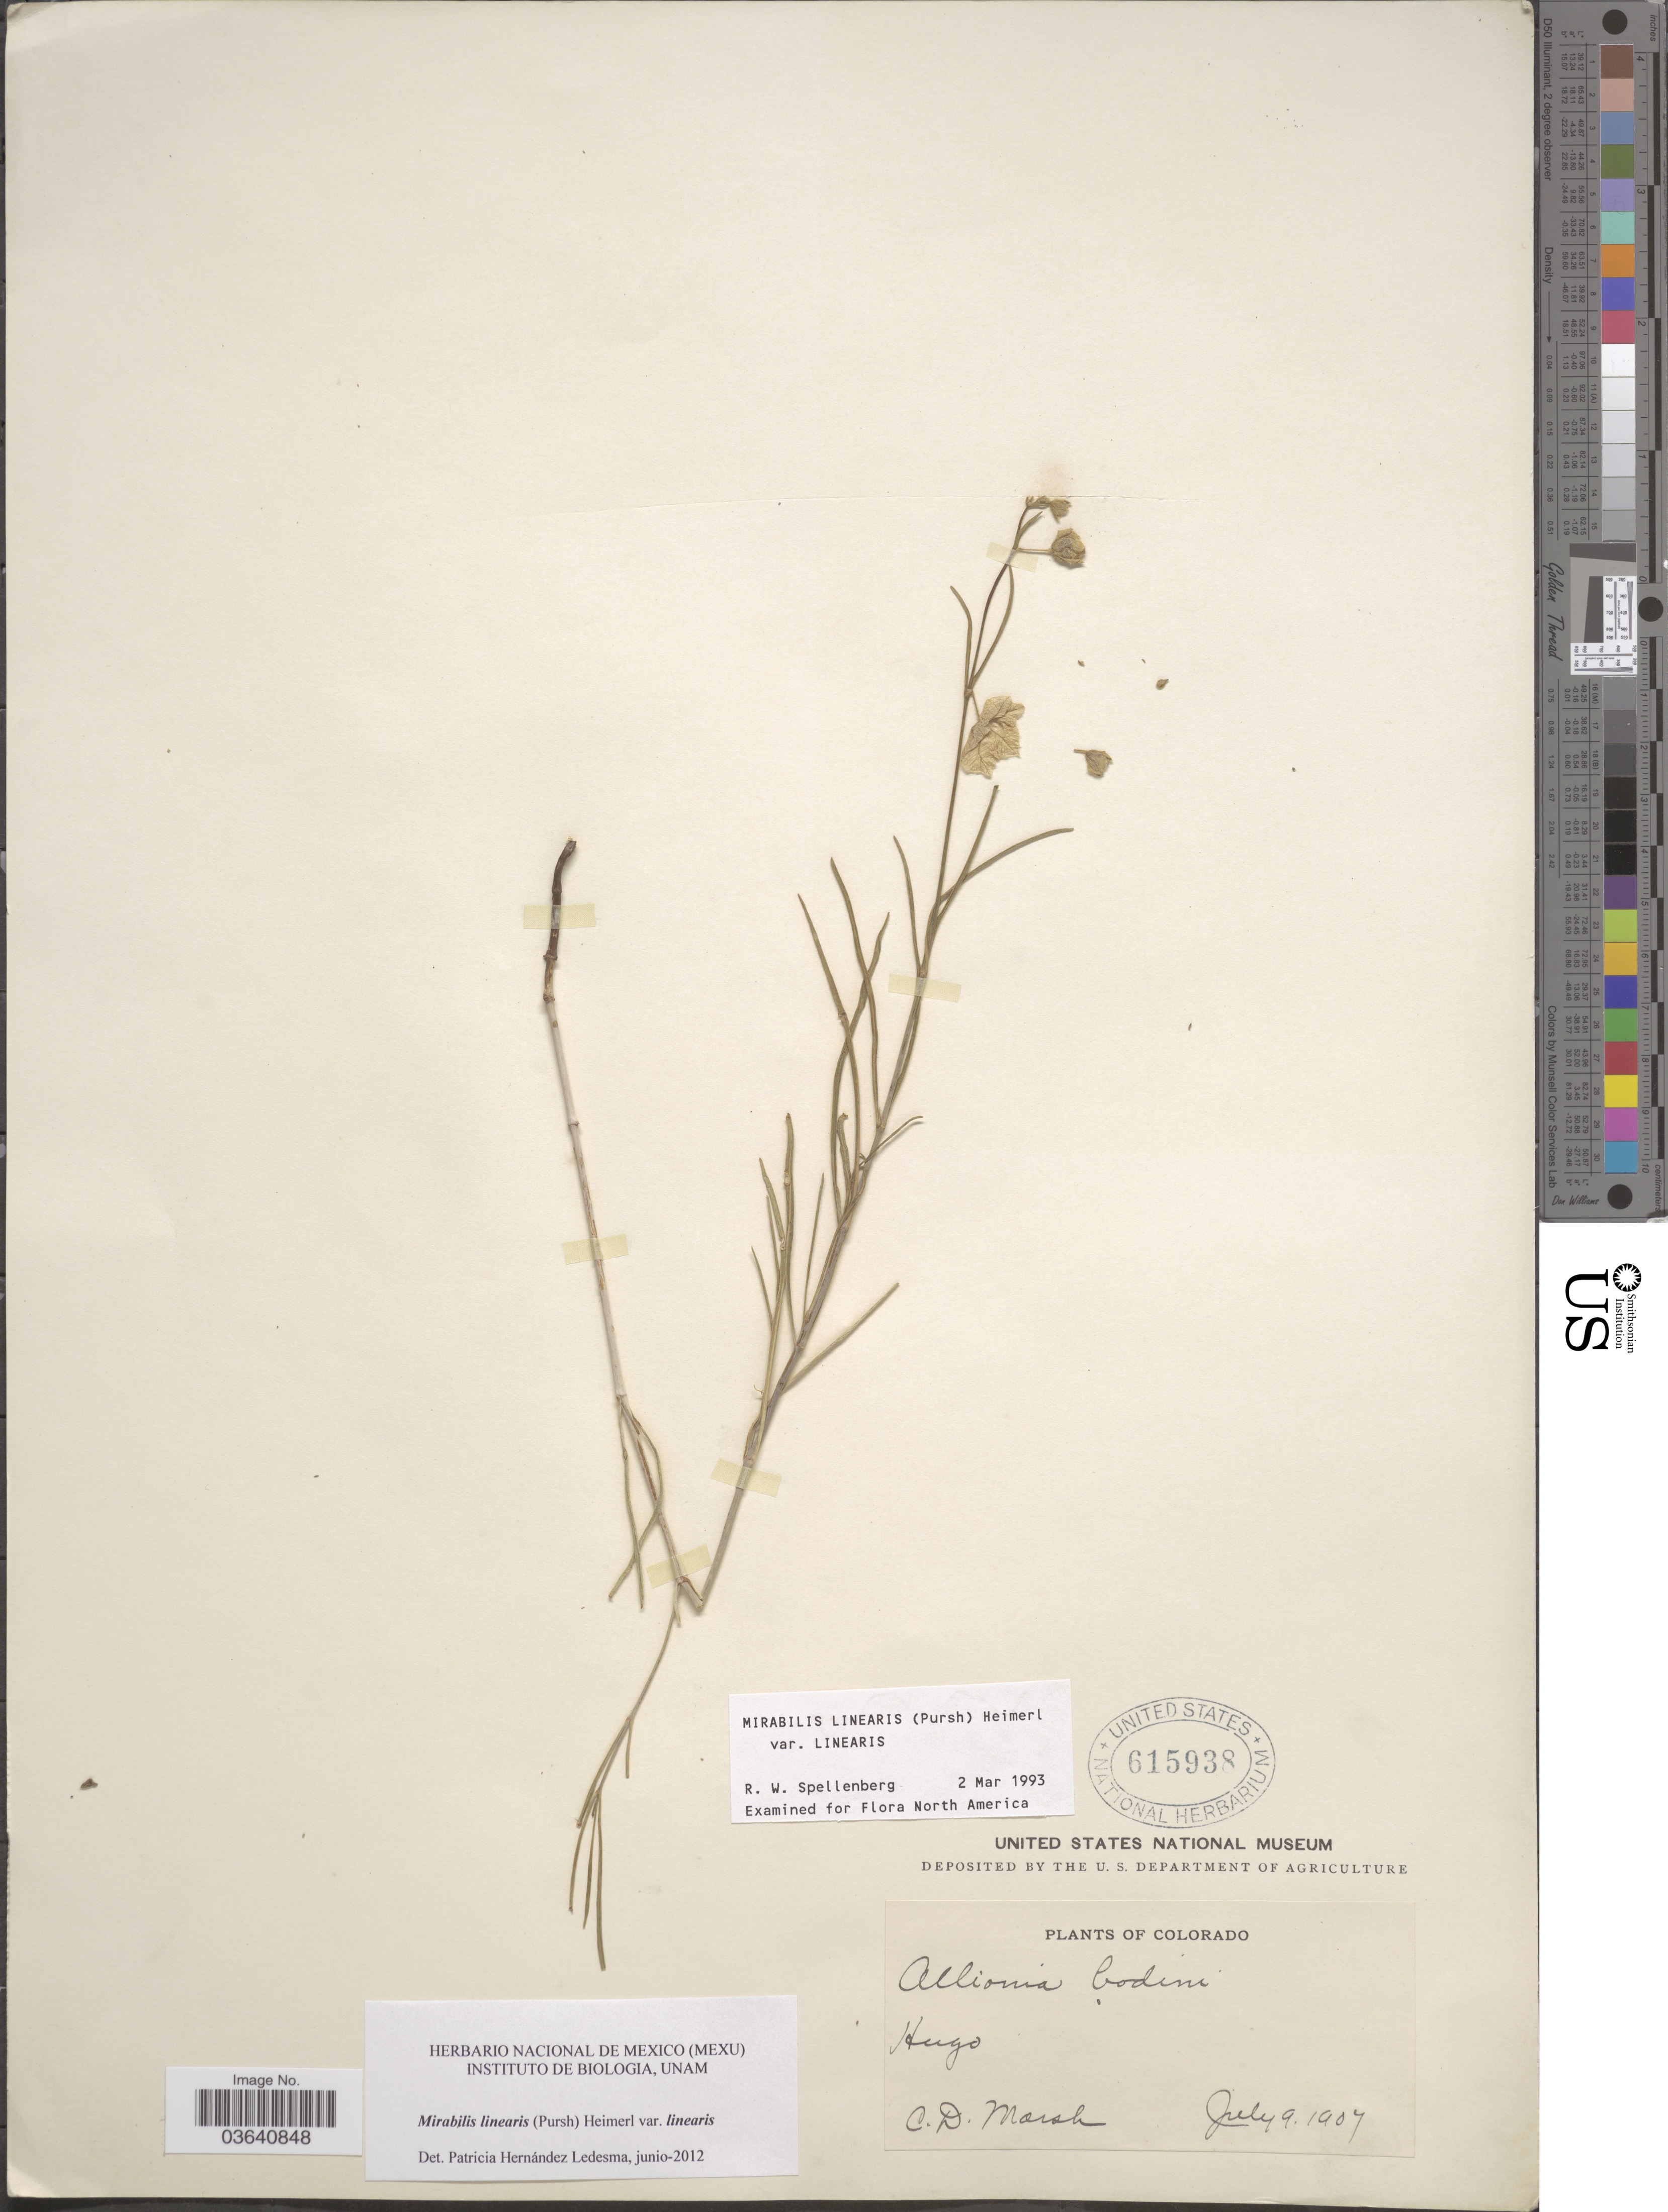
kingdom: Plantae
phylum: Tracheophyta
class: Magnoliopsida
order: Caryophyllales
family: Nyctaginaceae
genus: Mirabilis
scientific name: Mirabilis linearis var. linearis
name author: (Pursh) Heimerl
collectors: C. D. Marsh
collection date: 1907-07-09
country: United States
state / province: Colorado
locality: Hugo.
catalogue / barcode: US 615938